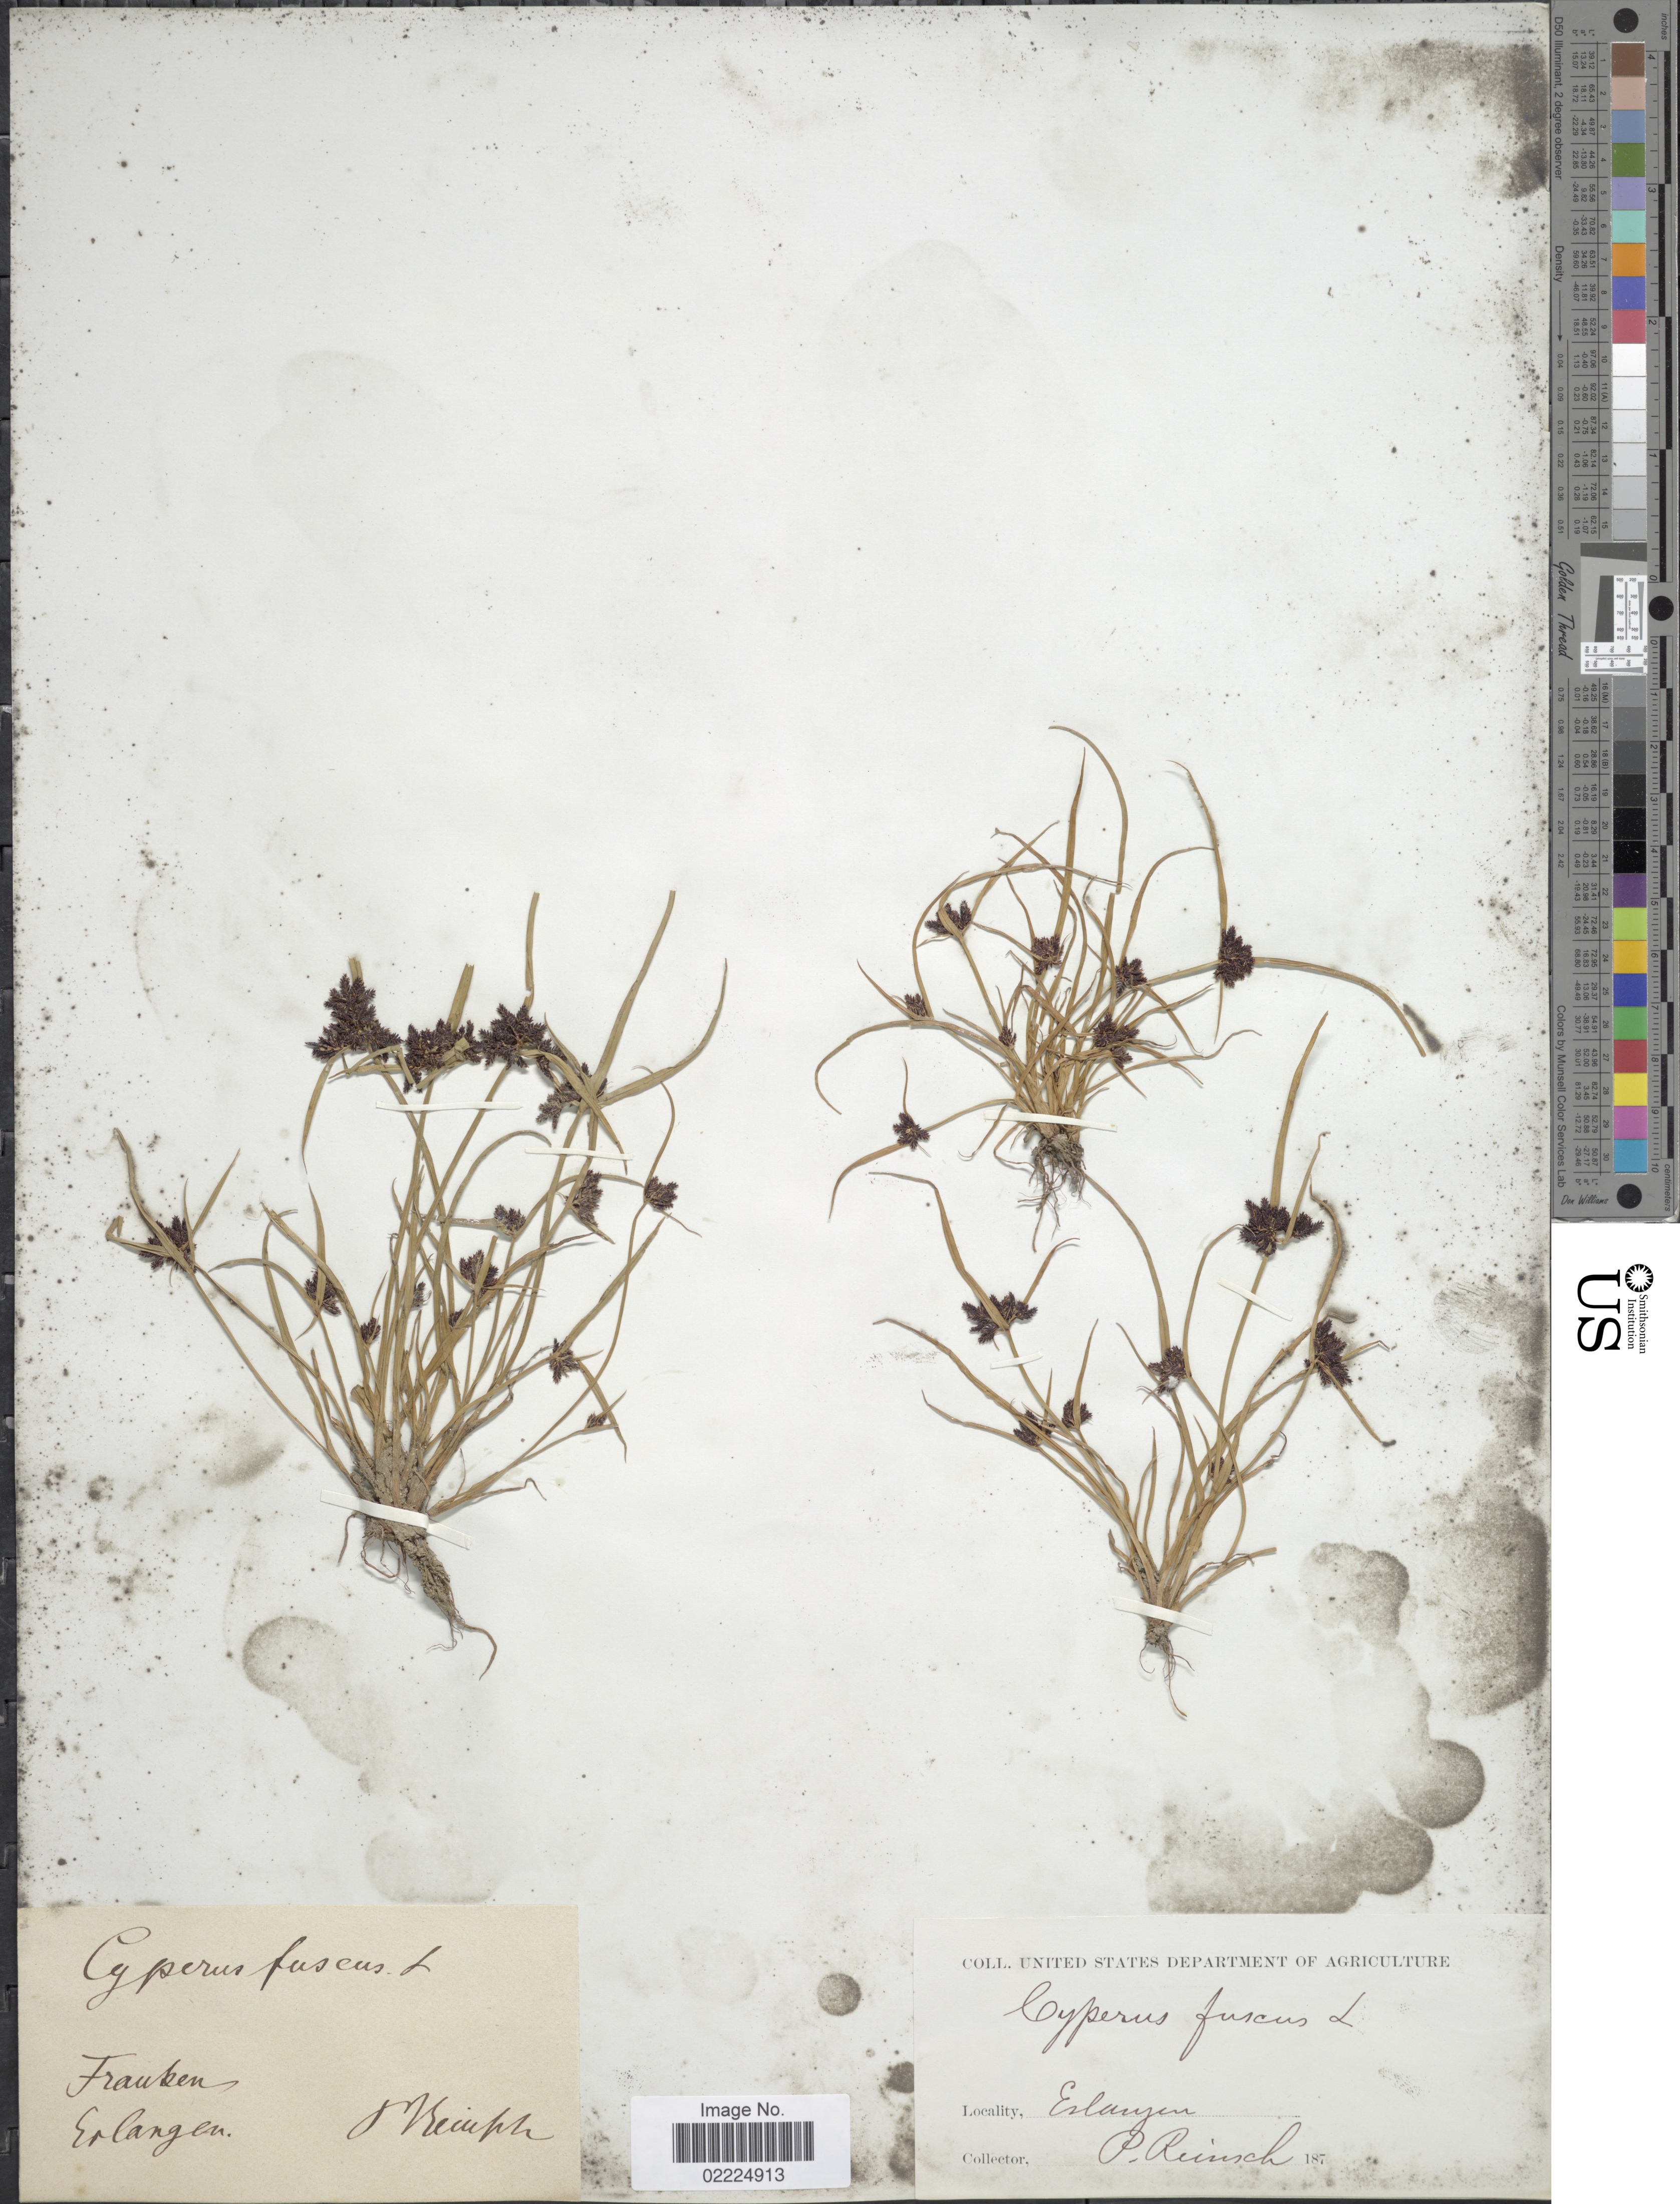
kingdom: Plantae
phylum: Tracheophyta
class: Liliopsida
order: Poales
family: Cyperaceae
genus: Cyperus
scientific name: Cyperus fuscus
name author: L.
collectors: P.F. Reinsch (herbarium)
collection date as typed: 187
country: Germany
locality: Franken, Erlangen.